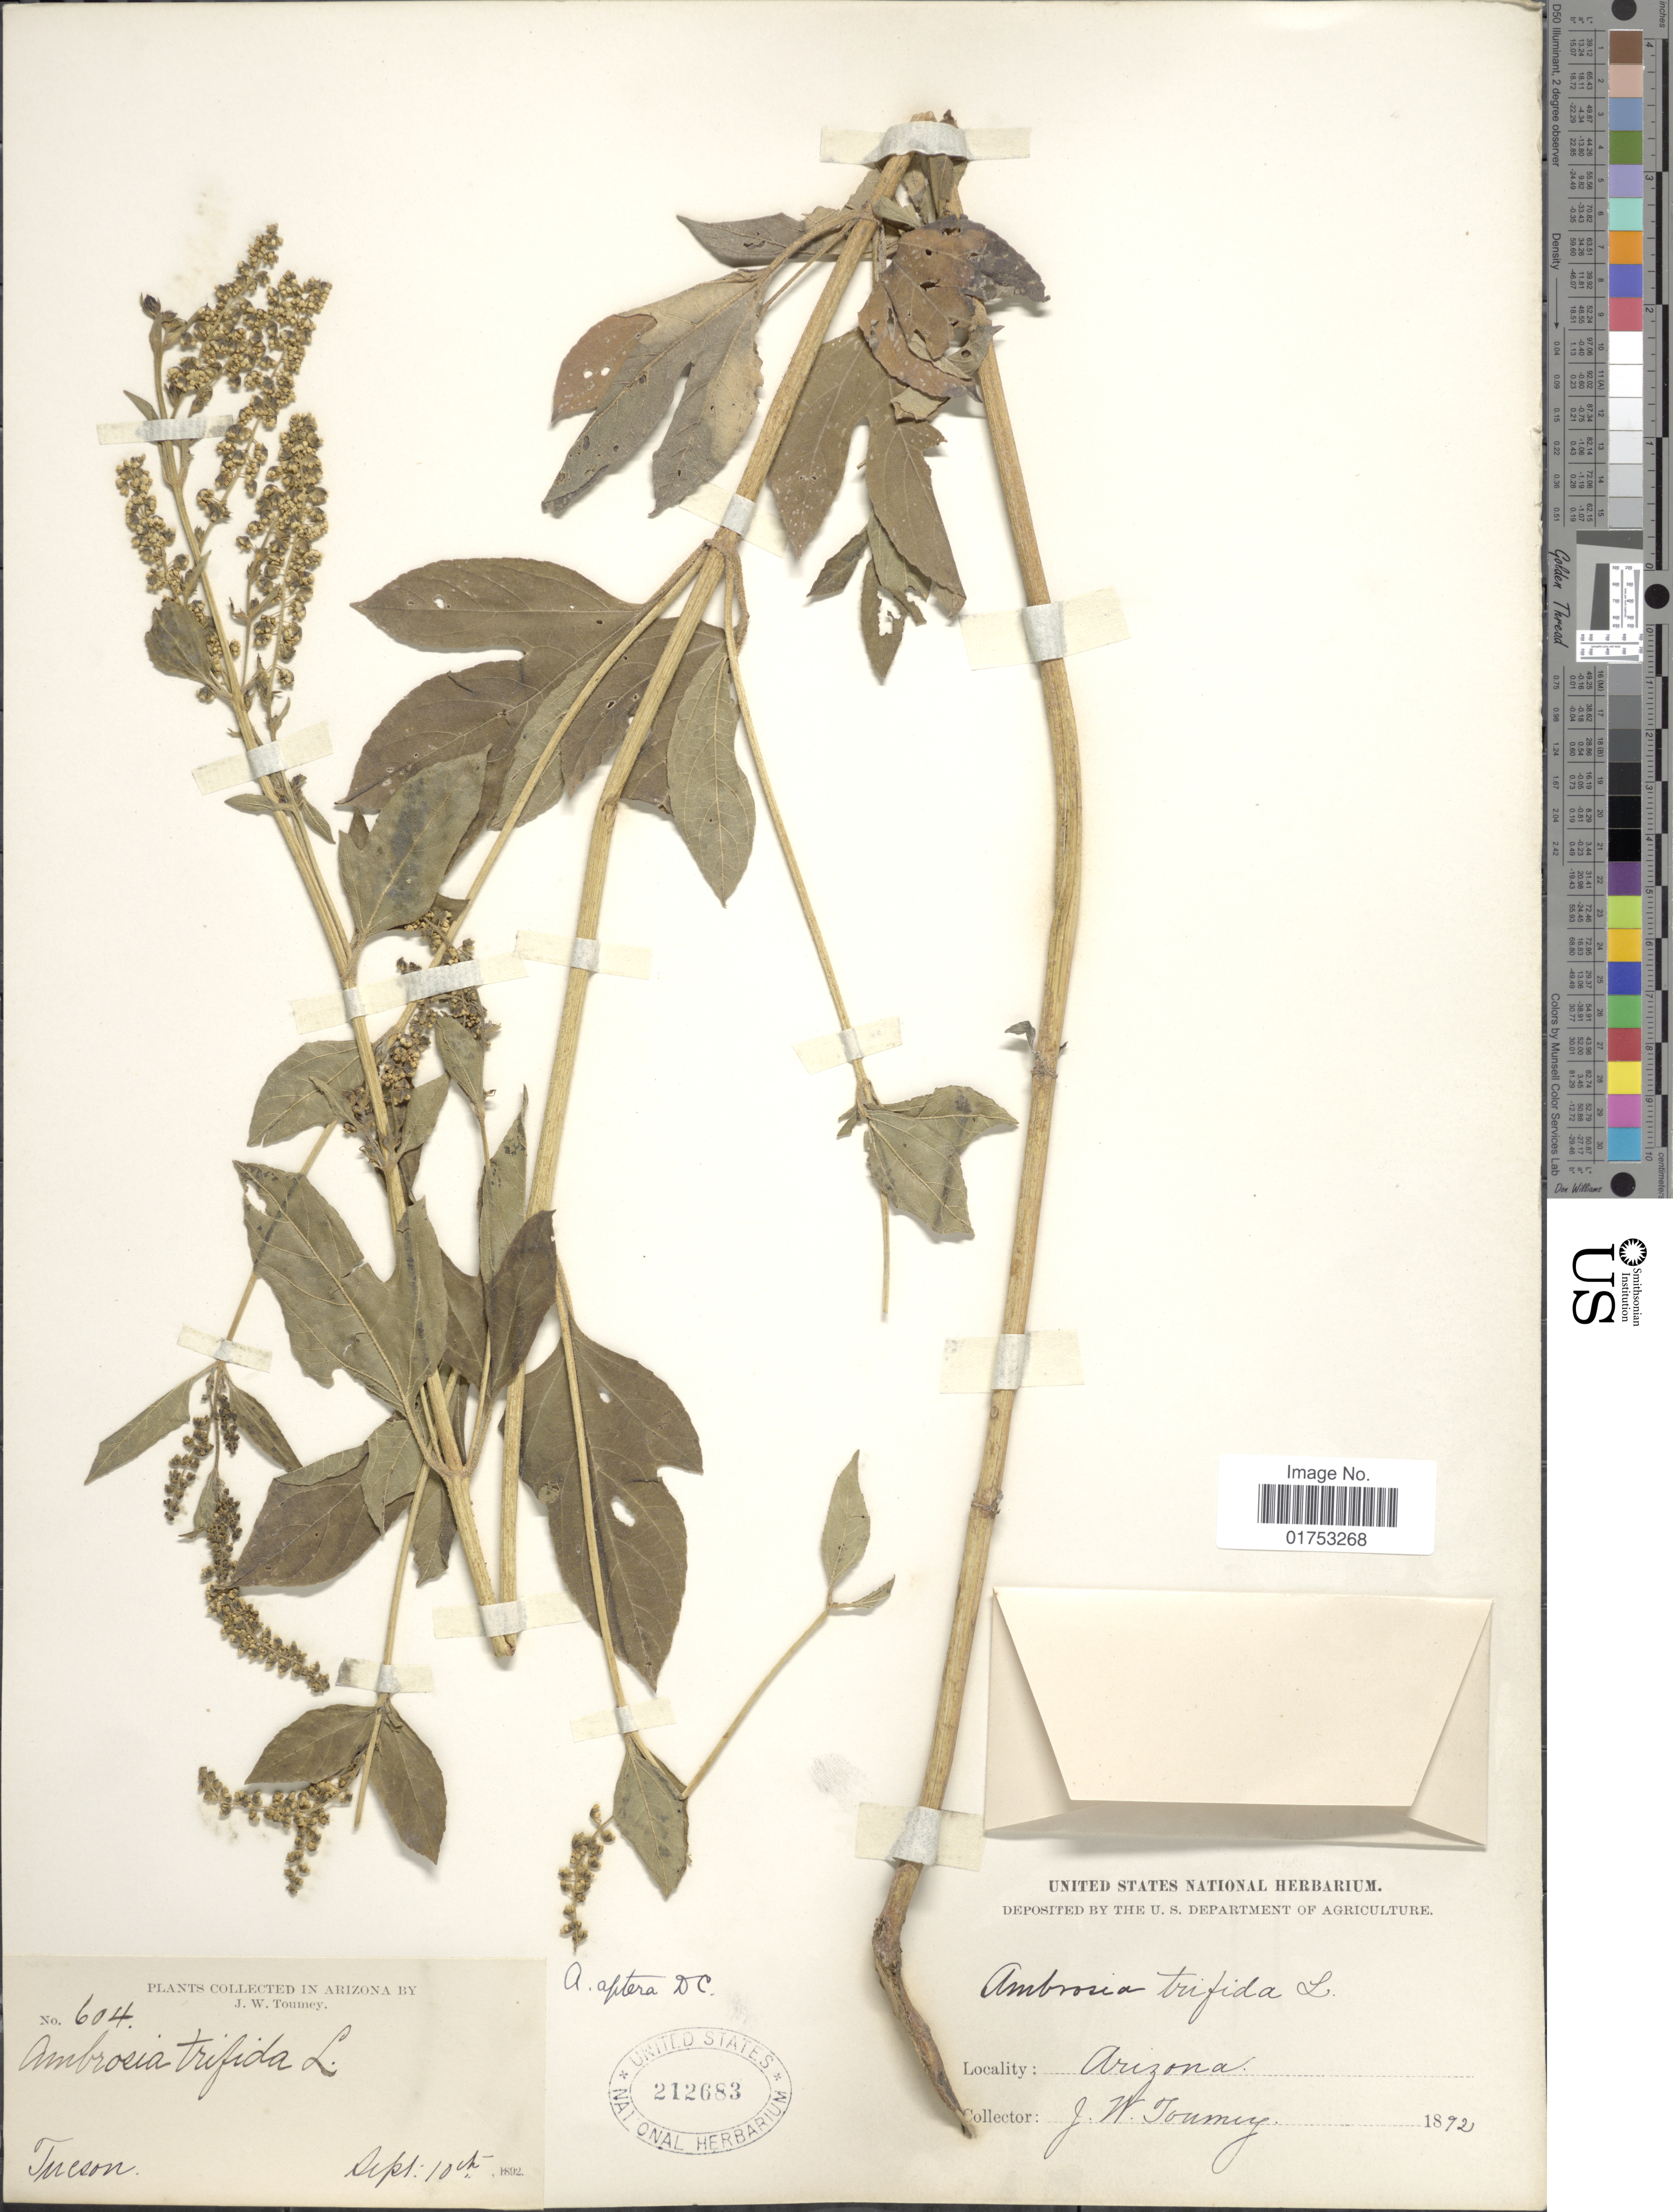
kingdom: Plantae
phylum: Tracheophyta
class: Magnoliopsida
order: Asterales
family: Asteraceae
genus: Ambrosia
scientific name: Ambrosia aptera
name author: (DC.) DC.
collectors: J. W. Toumey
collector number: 604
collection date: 1892-09-10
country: United States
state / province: Arizona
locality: Tucson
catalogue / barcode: US 212683